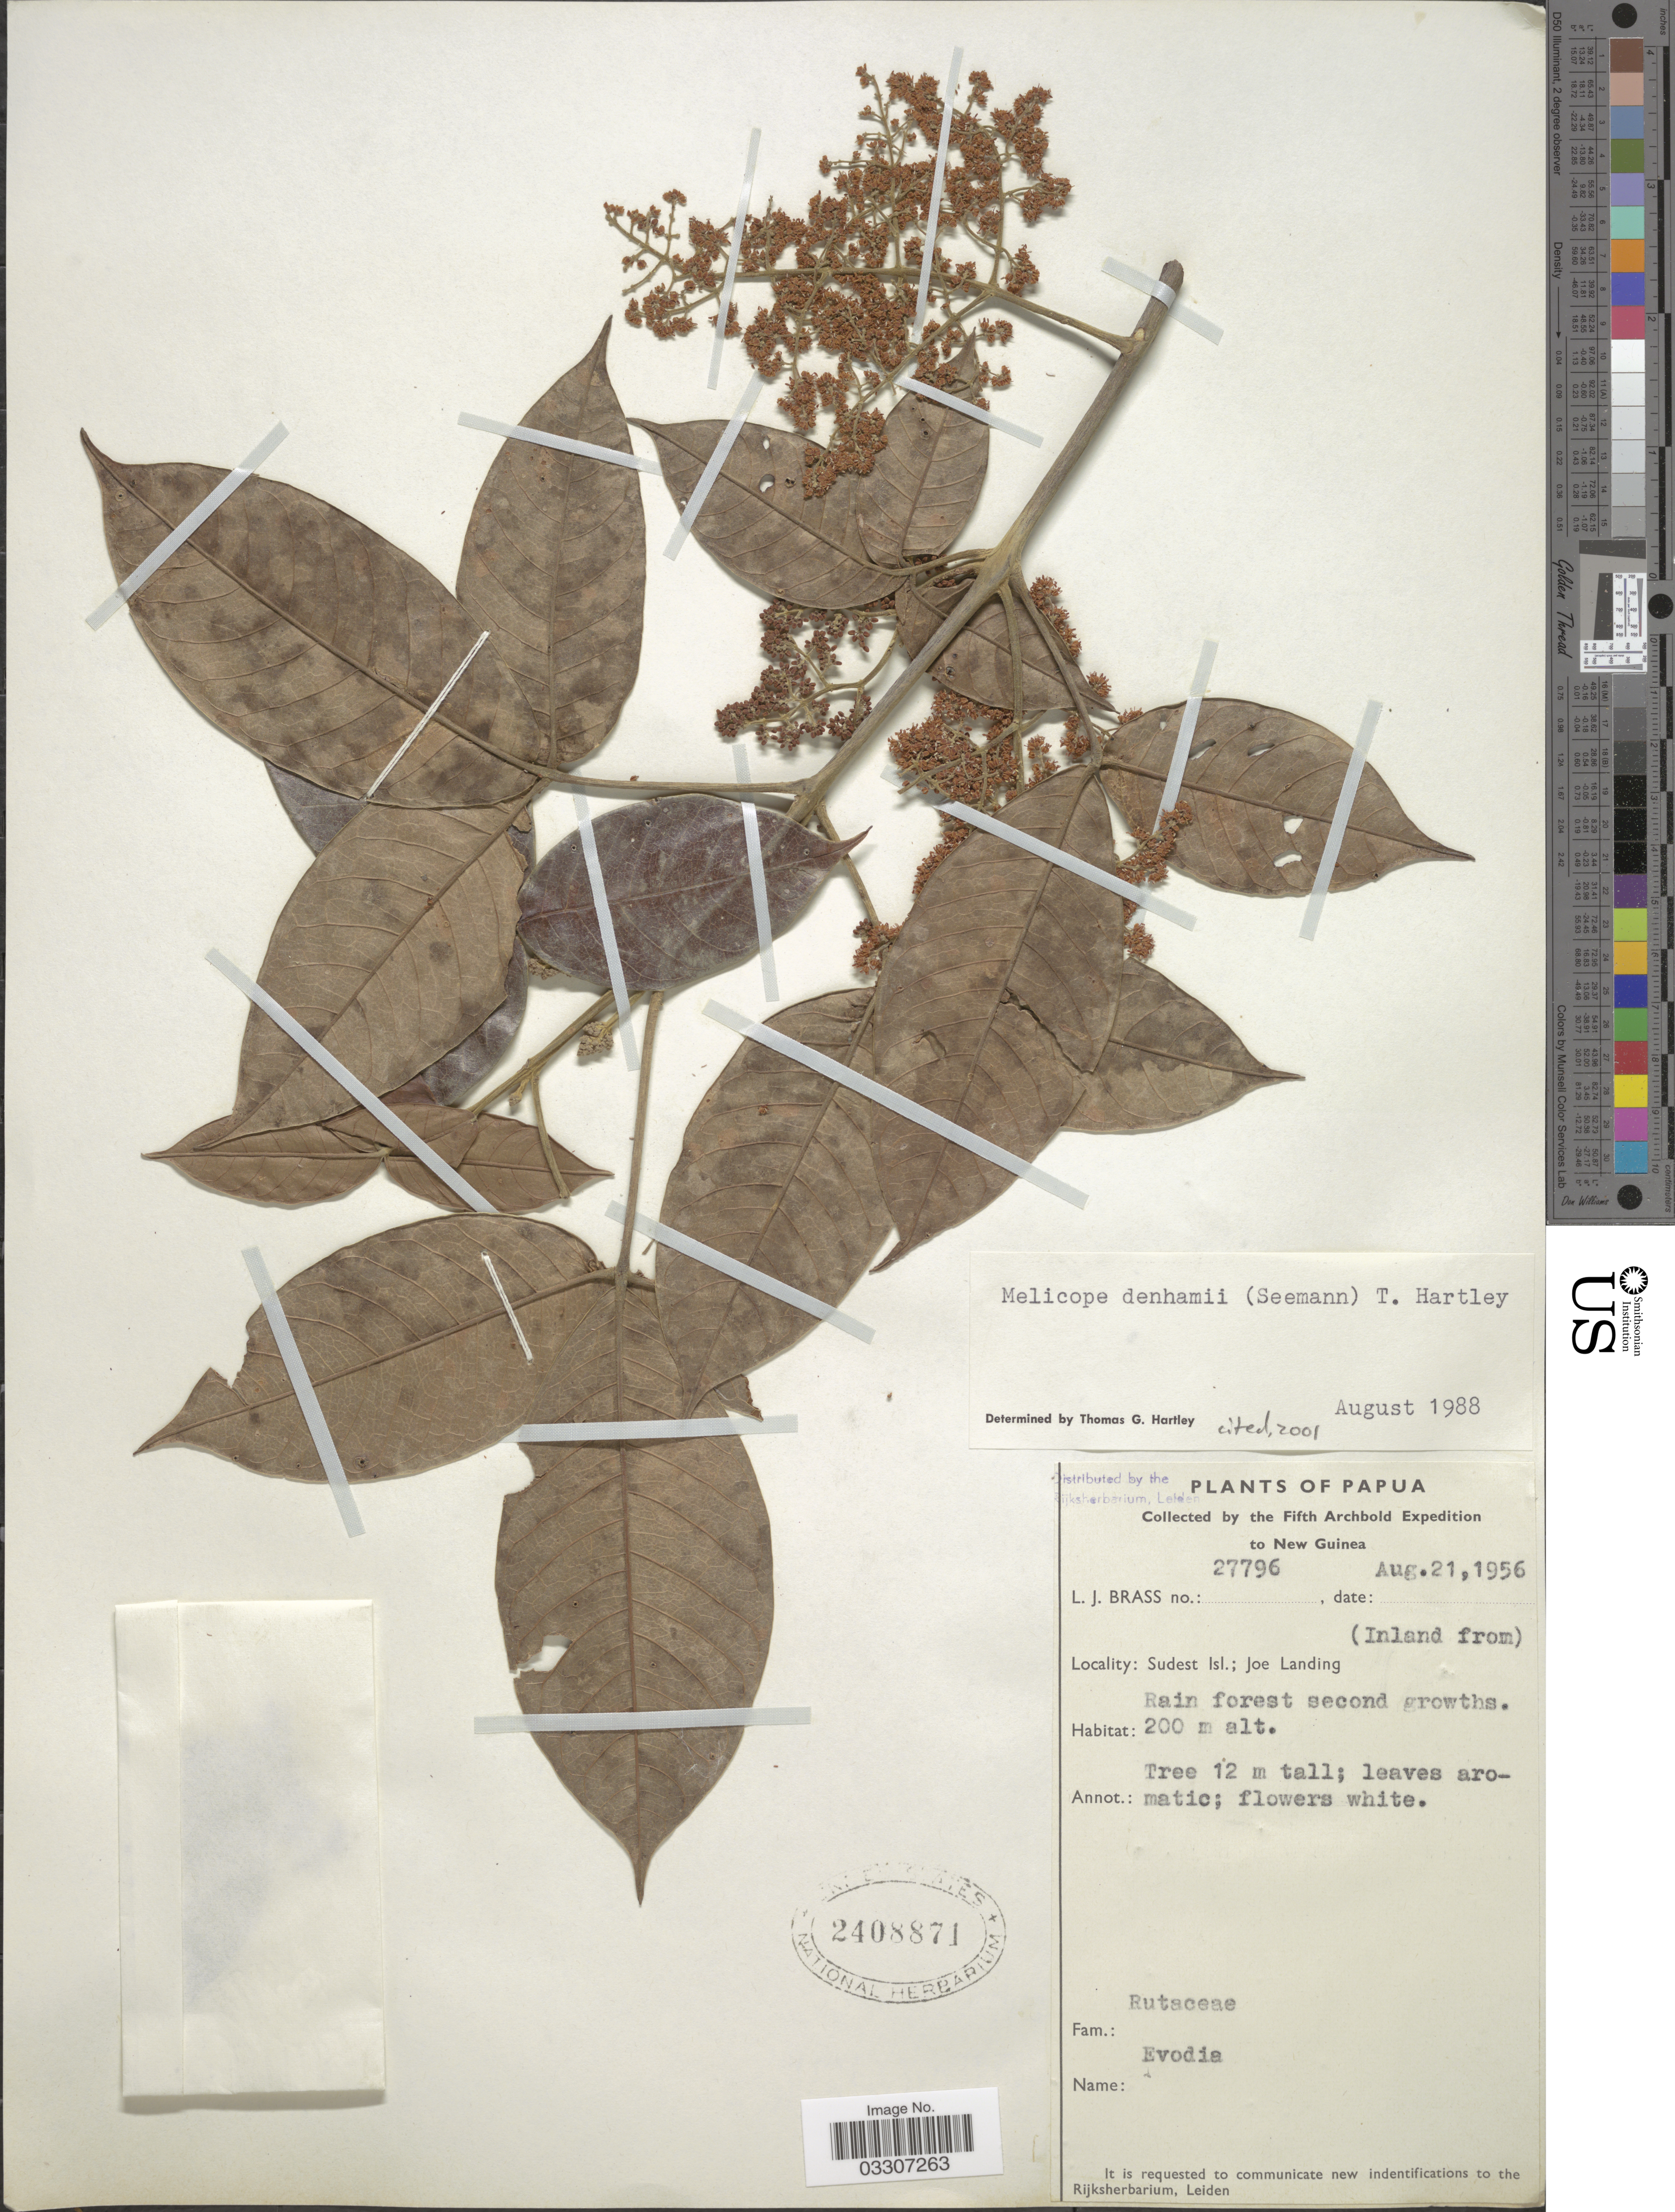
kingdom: Plantae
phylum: Tracheophyta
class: Magnoliopsida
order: Sapindales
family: Rutaceae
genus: Melicope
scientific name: Melicope denhamii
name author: (Seem.) T.G. Hartley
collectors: L. J. Brass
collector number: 27796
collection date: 1956-08-21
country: Papua New Guinea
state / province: Milne Bay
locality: Papua. New Guinea. Sudest Is.; Joe Landing.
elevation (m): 200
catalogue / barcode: US 2408871